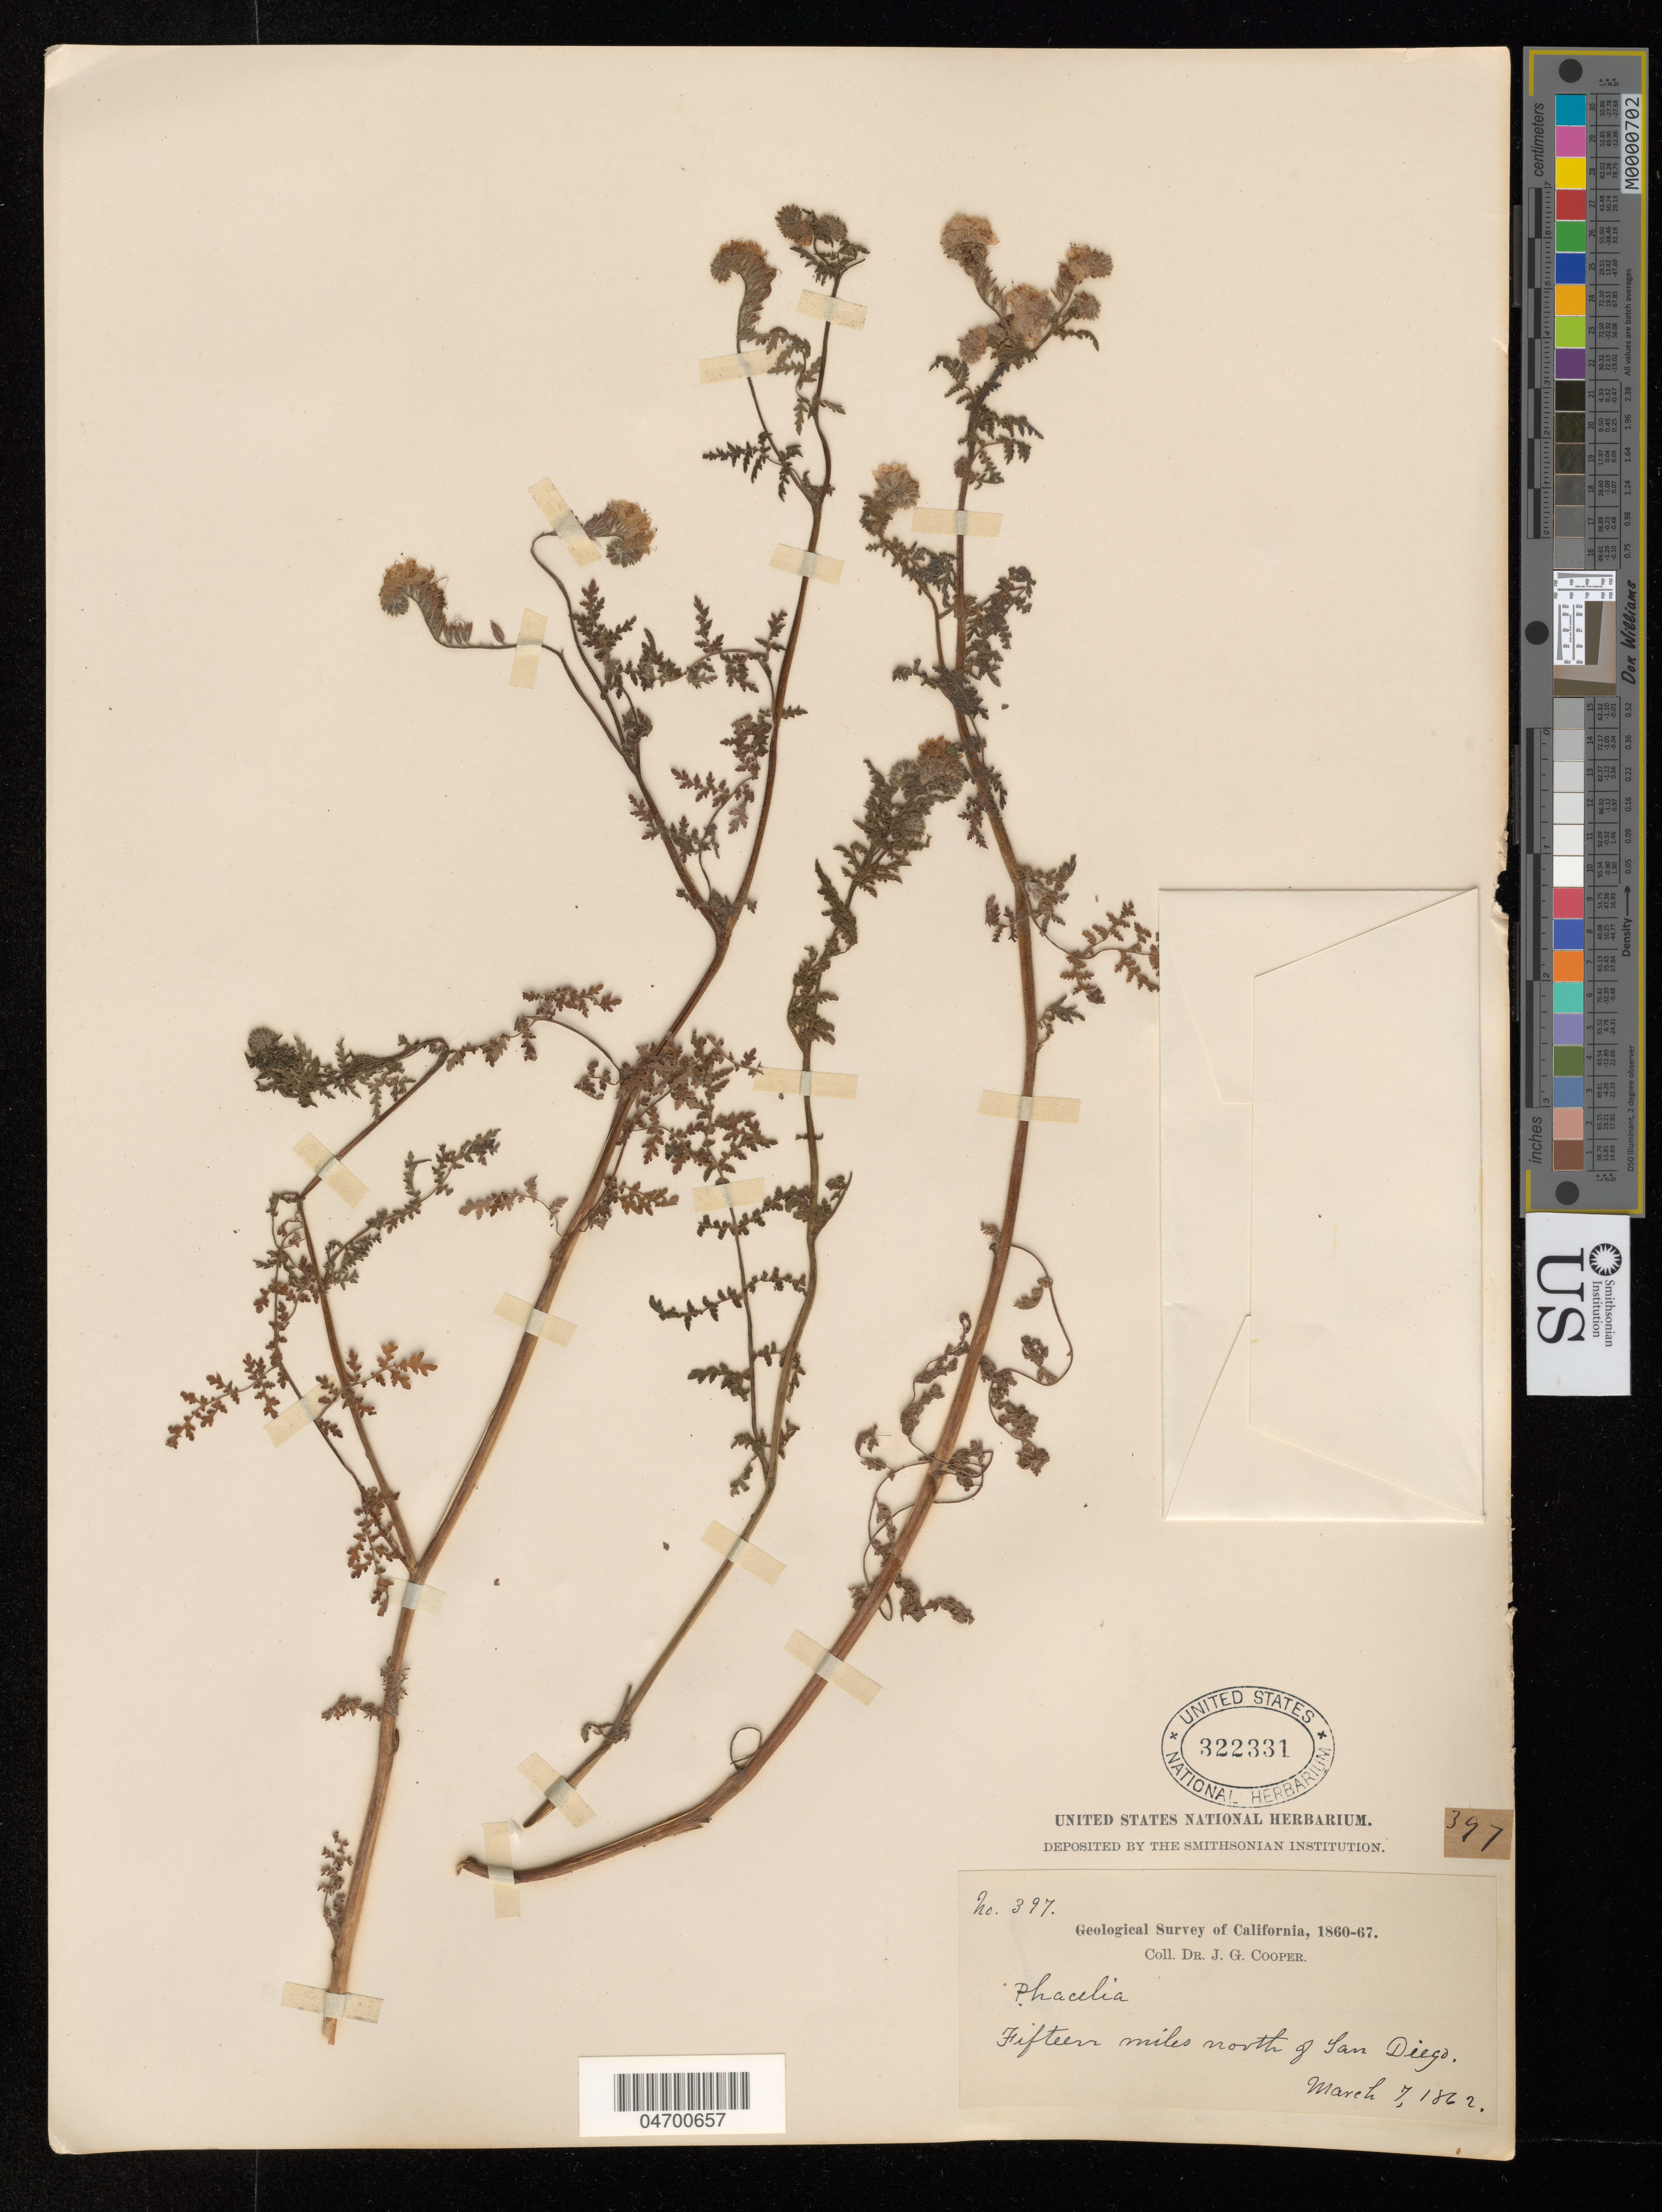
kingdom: Plantae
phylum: Tracheophyta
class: Magnoliopsida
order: Boraginales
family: Hydrophyllaceae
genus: Phacelia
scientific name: Phacelia sp.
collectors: J. G. Cooper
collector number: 397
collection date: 1862-03-07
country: United States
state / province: California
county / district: San Diego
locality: Geological Survey of California, 1860-67. Fifteen miles north of San Diego.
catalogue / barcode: US 322331